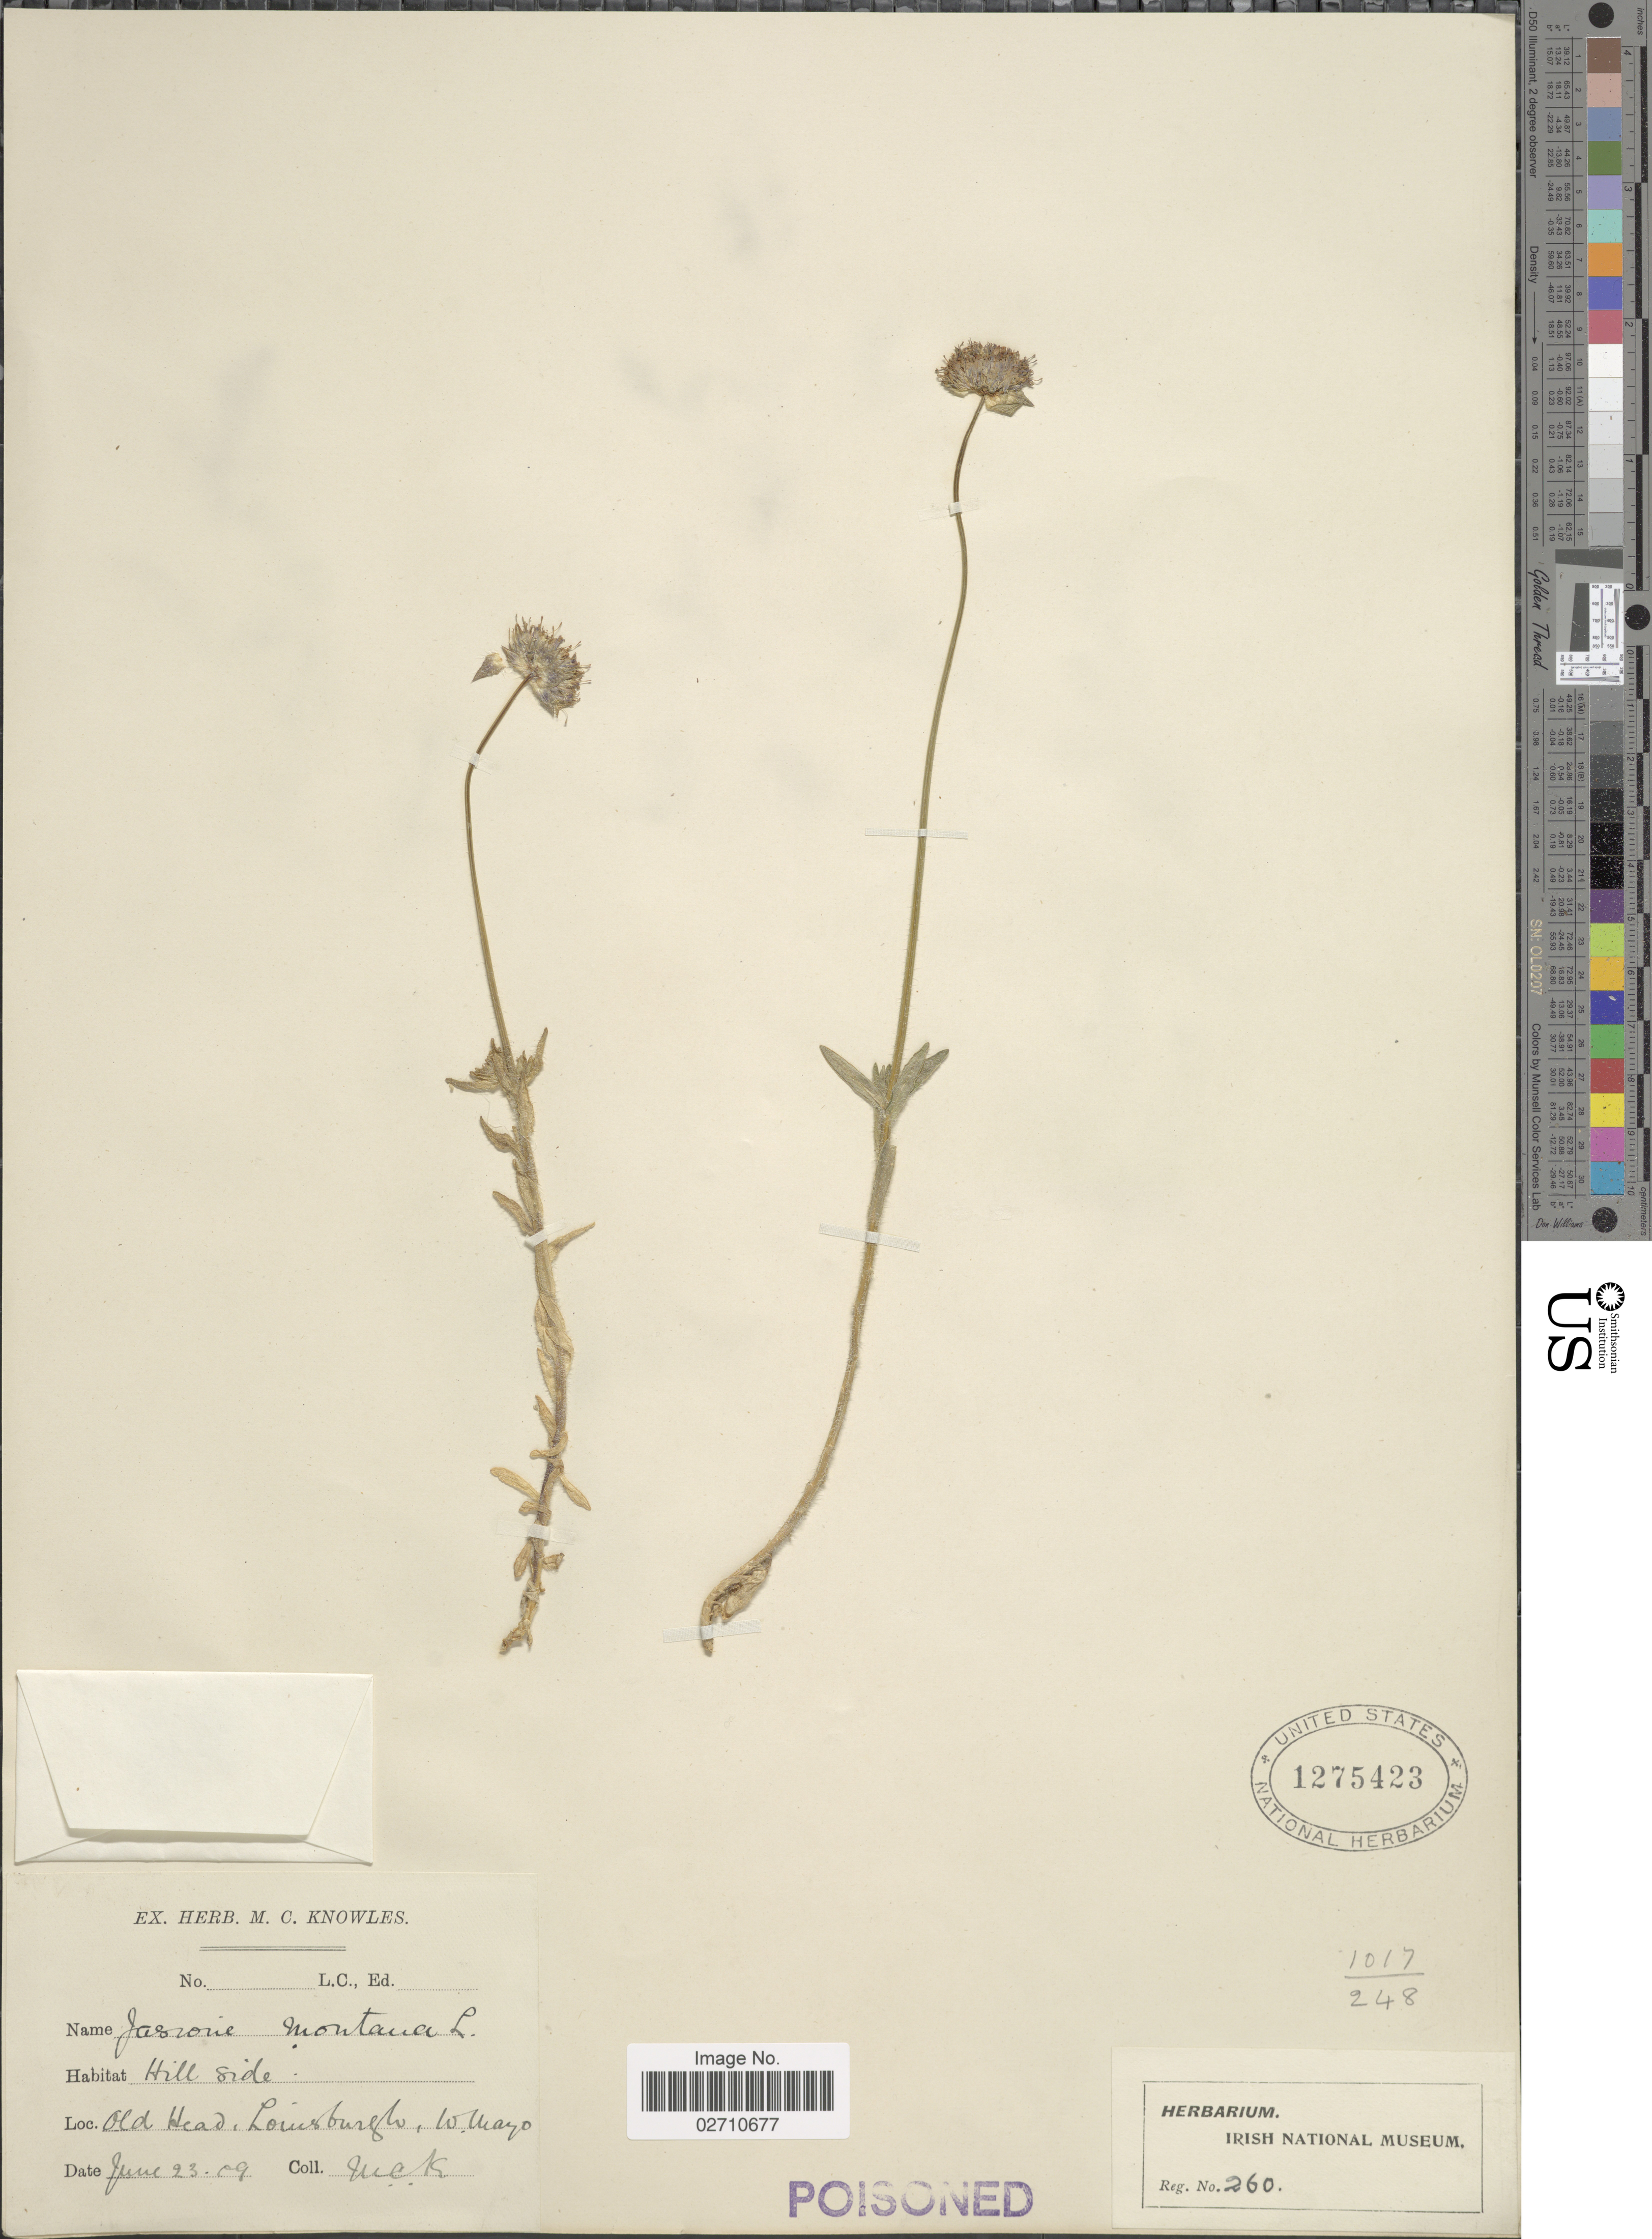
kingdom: Plantae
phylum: Tracheophyta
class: Magnoliopsida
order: Asterales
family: Campanulaceae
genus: Jasione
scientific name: Jasione montana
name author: L.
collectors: M. C. Knowles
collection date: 1909-06-23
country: Ireland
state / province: Connaught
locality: Old Head, Louisburgh, W. Mayo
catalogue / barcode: US 1275423